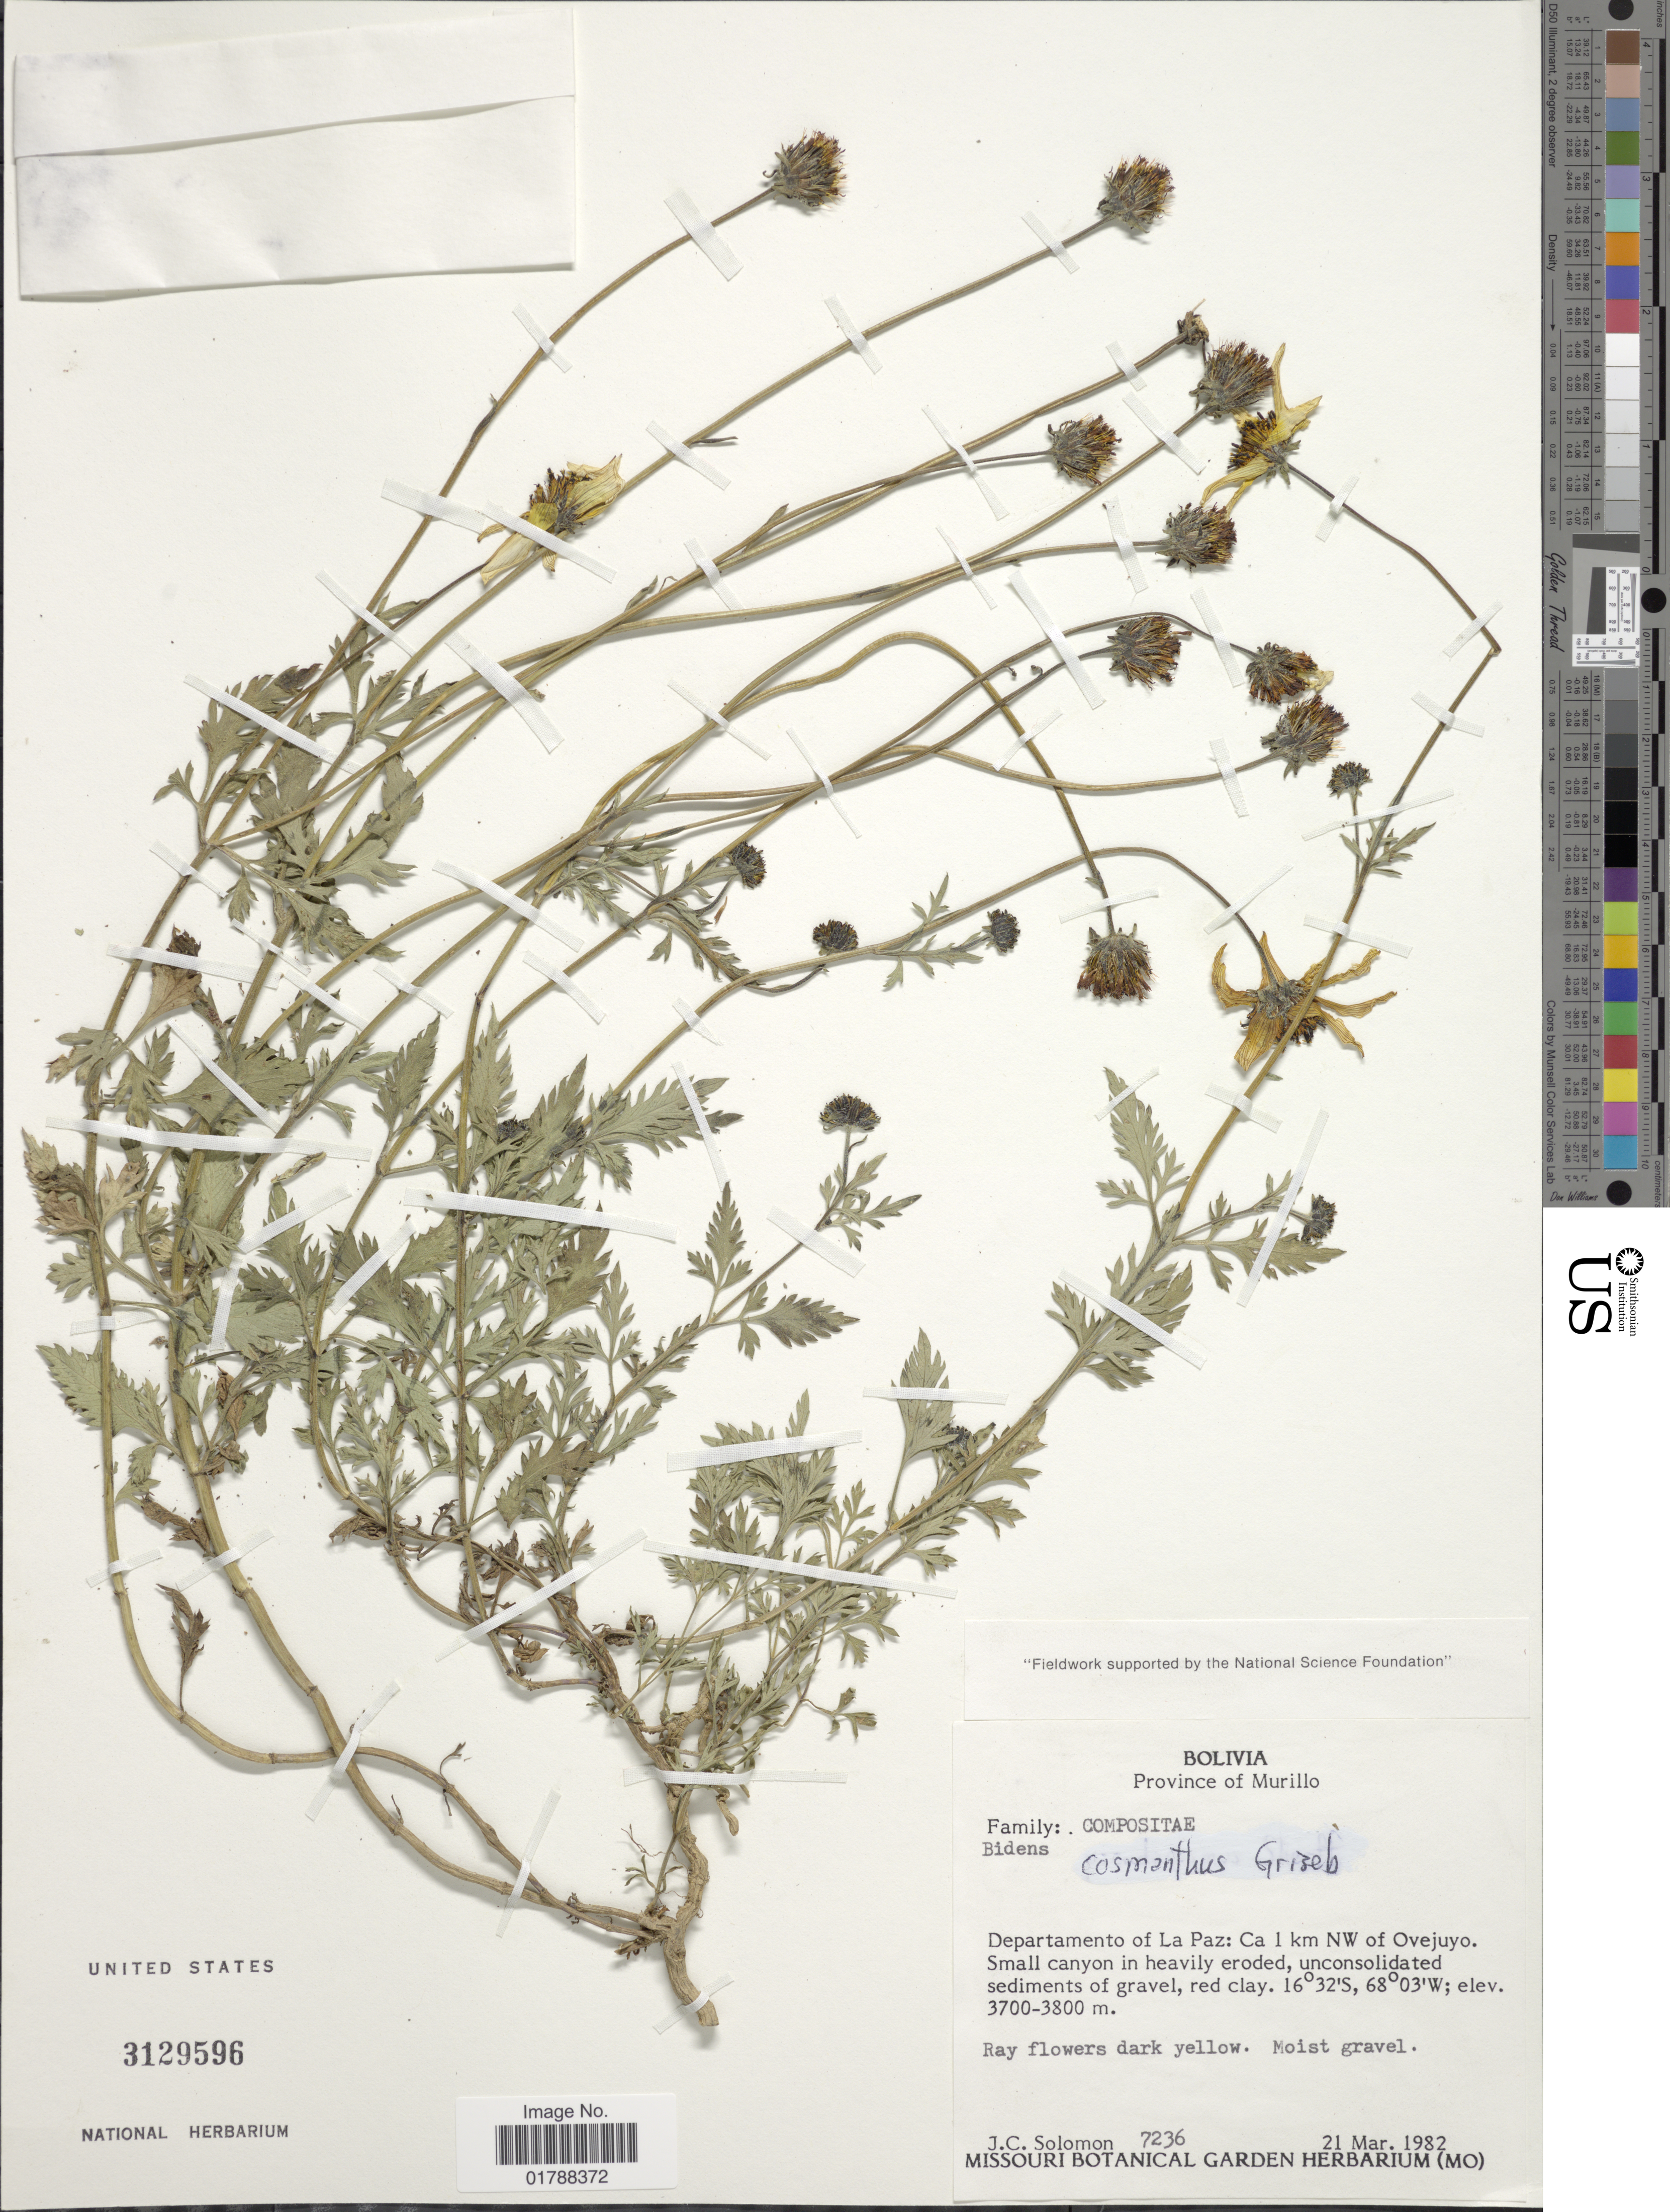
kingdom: Plantae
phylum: Tracheophyta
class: Magnoliopsida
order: Asterales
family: Asteraceae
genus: Bidens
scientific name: Bidens cosmantha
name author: Griseb.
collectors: J. C. Solomon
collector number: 7236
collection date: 1982-03-21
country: Bolivia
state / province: La Paz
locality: Province of Murillo. Ca 1 km NW of Ovejuyo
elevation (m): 3700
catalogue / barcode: US 3129596